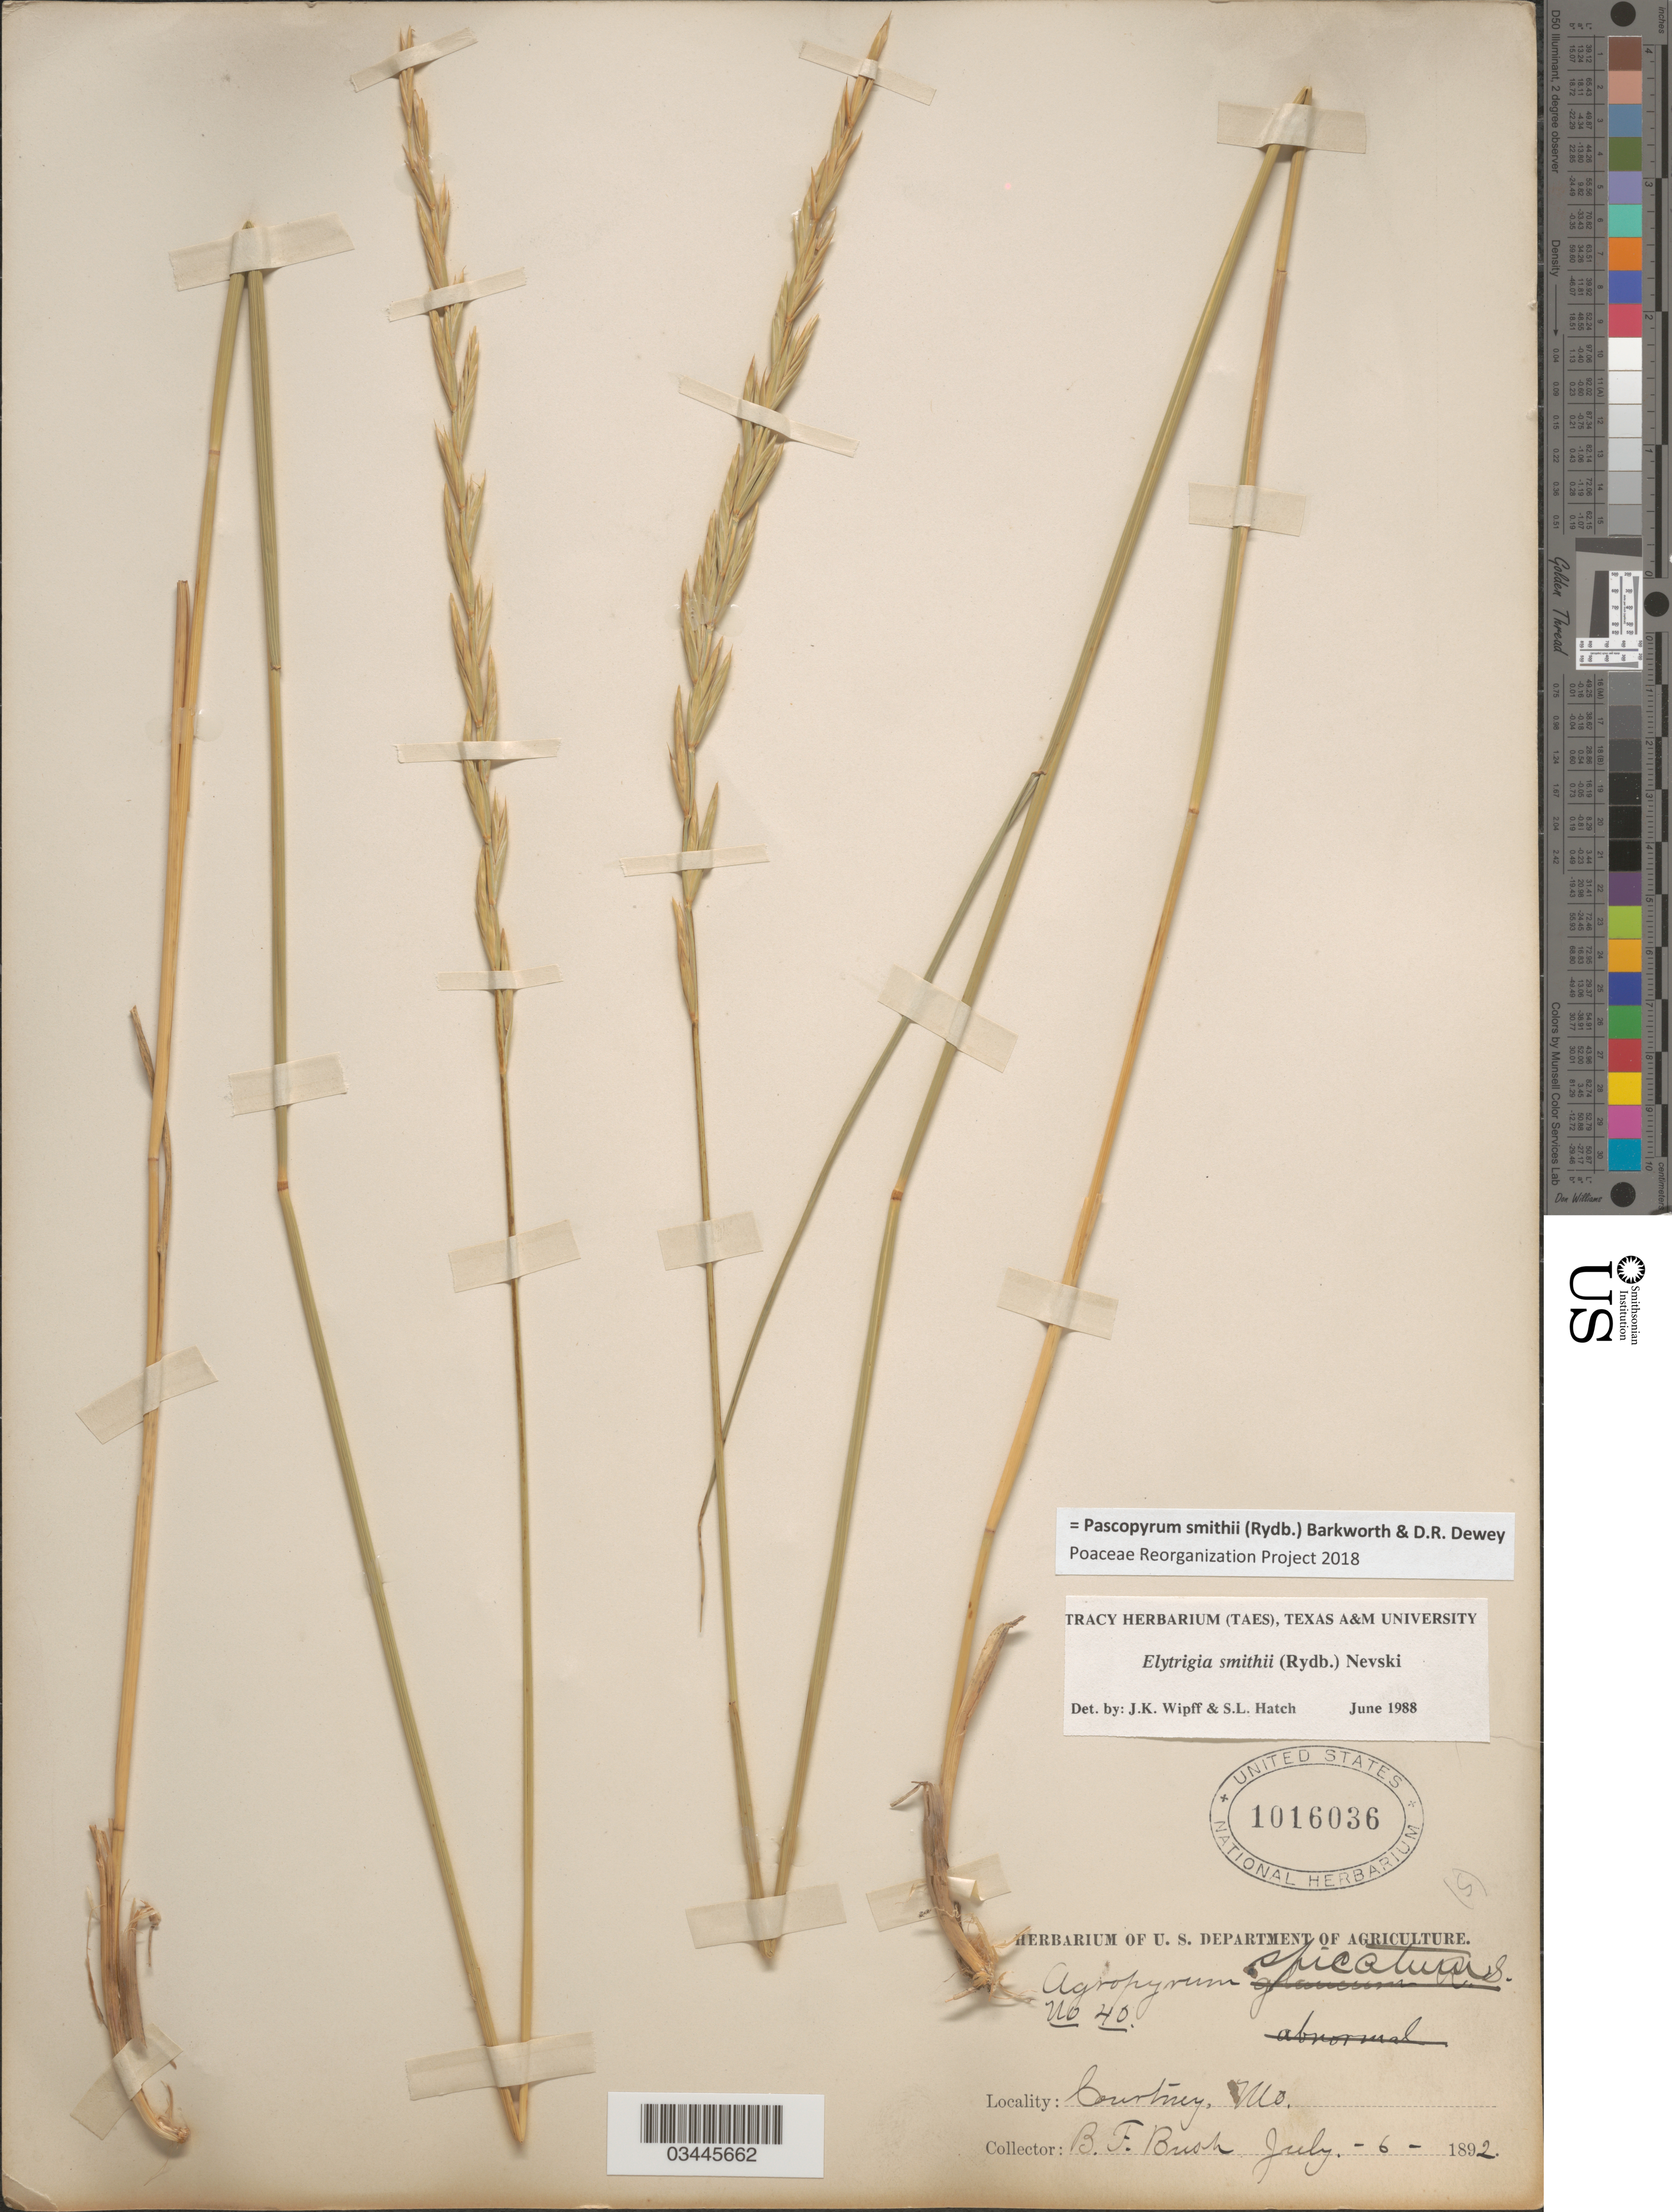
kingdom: Plantae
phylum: Tracheophyta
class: Liliopsida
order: Poales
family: Poaceae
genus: Pascopyrum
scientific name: Pascopyrum smithii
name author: (Rydb.) Barkworth & Dewey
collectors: B. F. Bush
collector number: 40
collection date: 1892-07-06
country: United States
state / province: Missouri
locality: Courtney.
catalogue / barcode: US 1016036